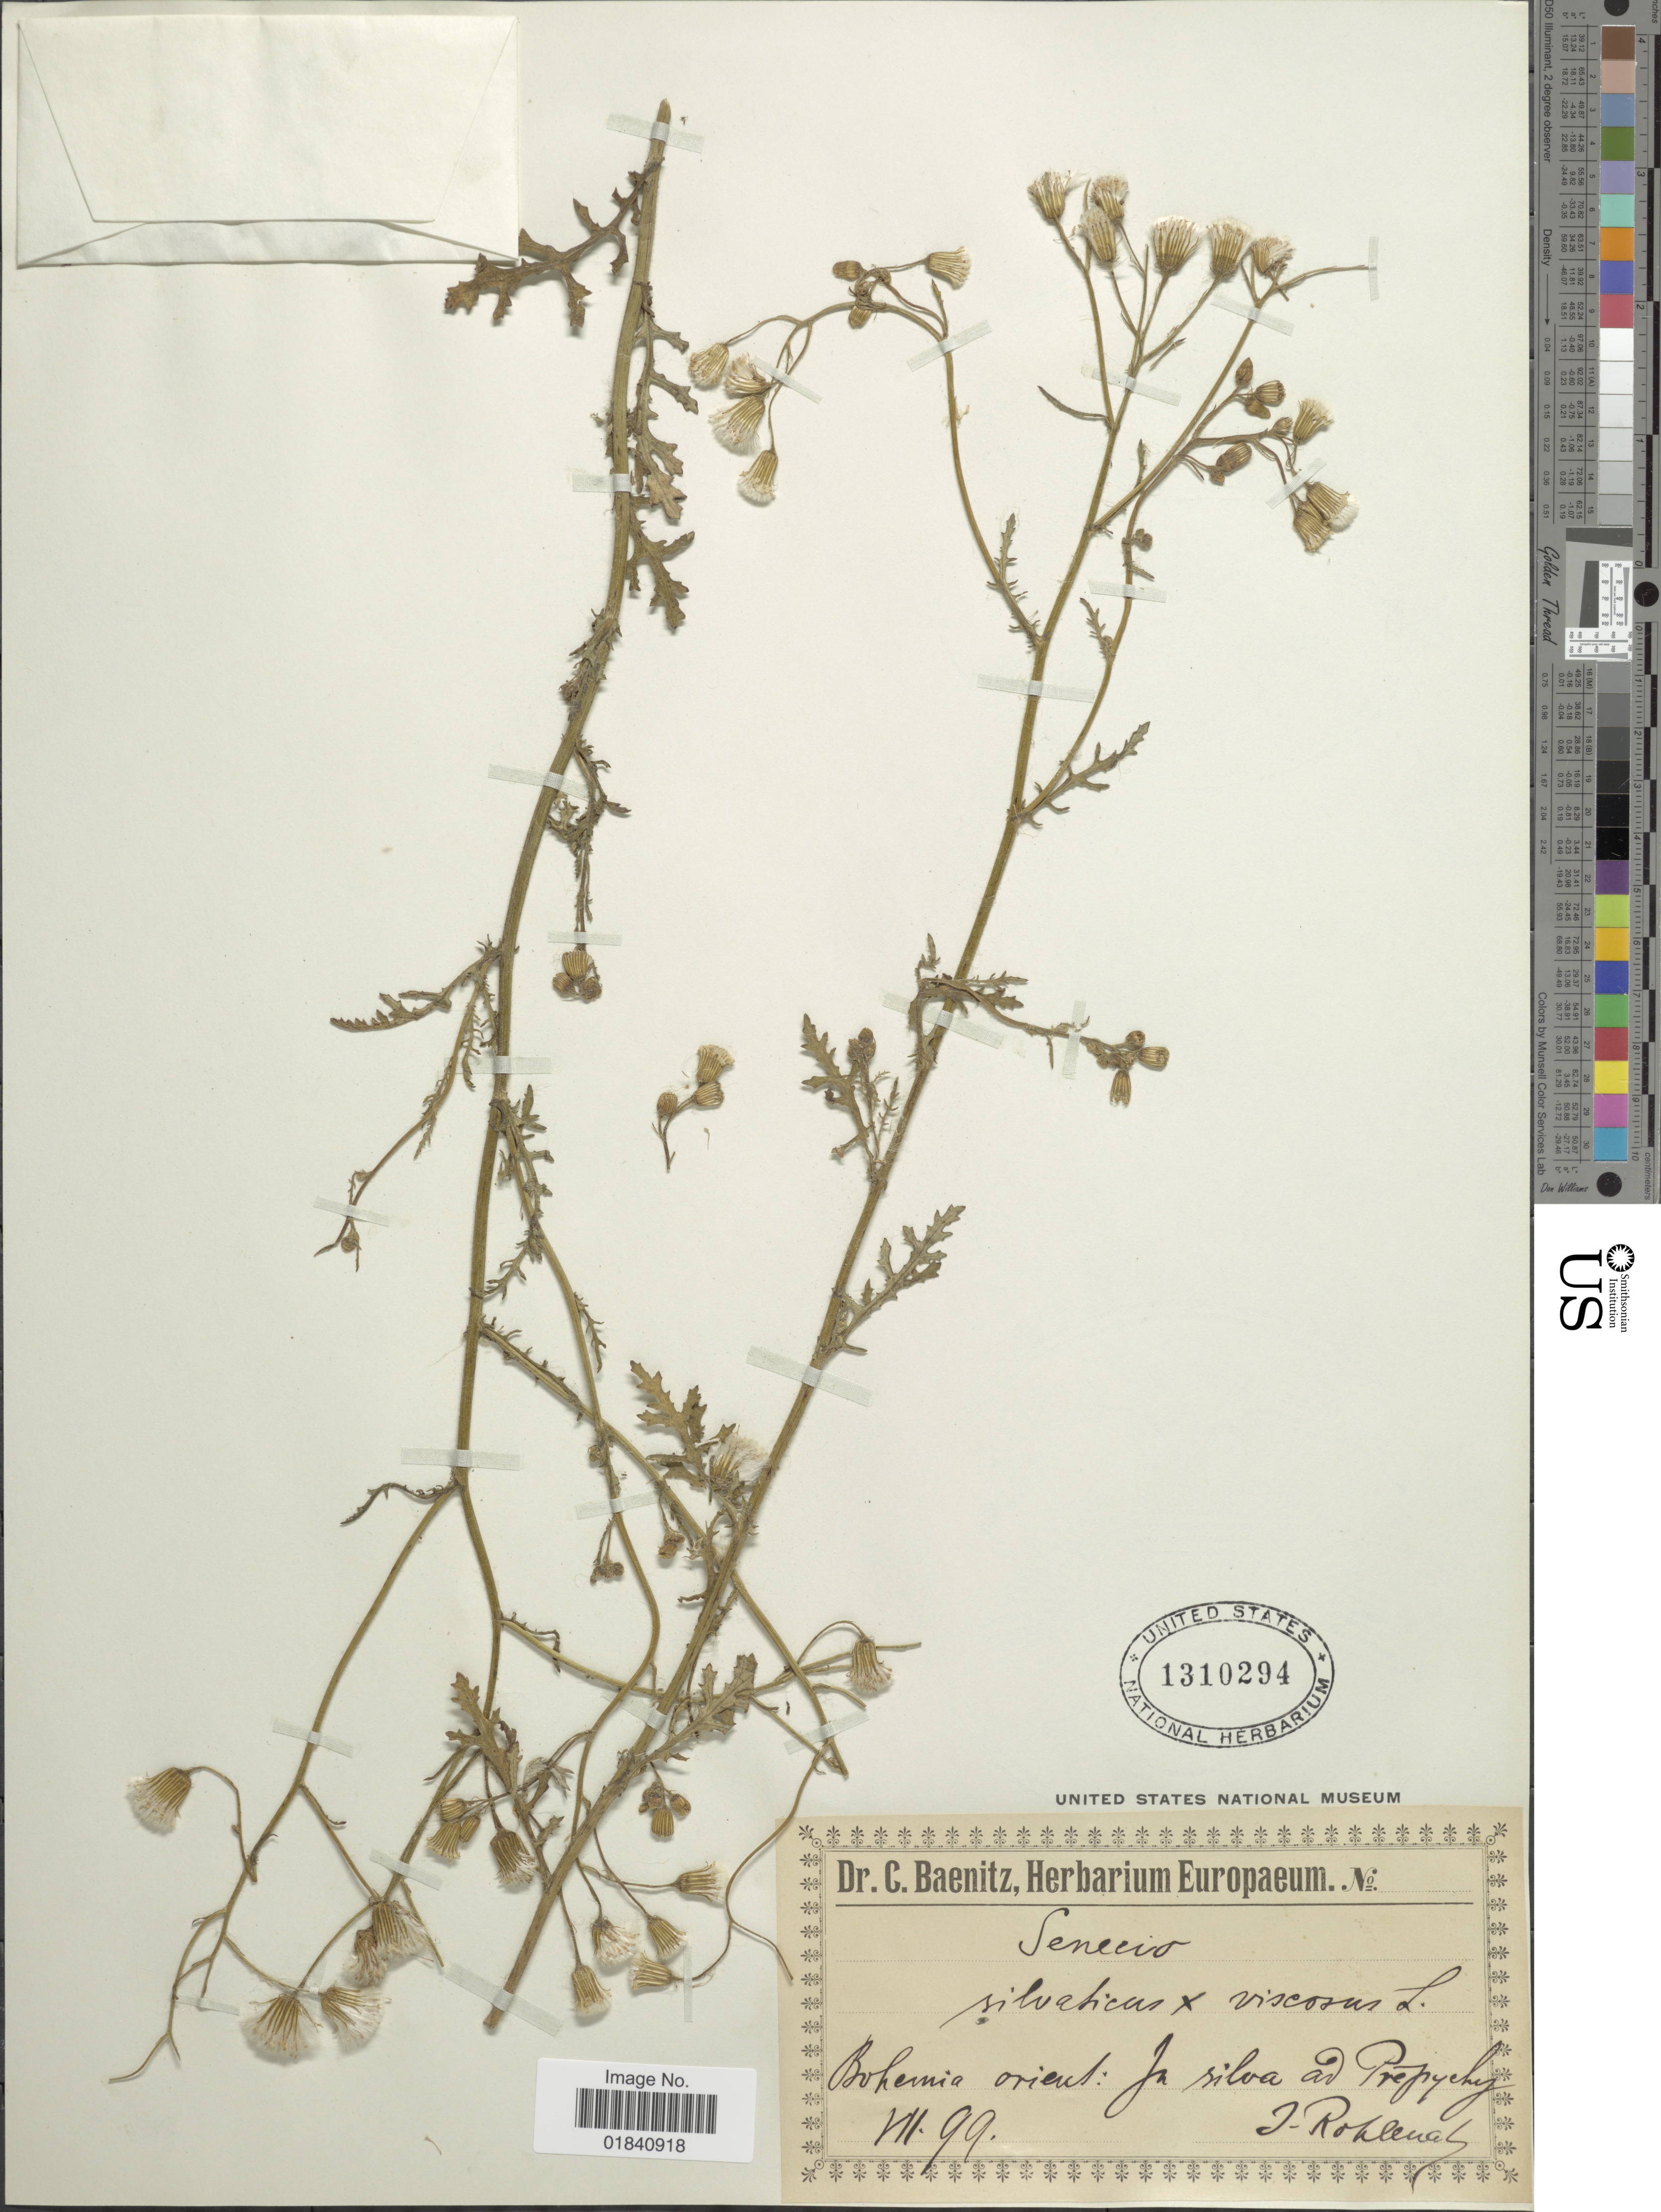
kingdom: Plantae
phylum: Tracheophyta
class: Magnoliopsida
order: Asterales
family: Asteraceae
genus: Senecio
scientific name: Senecio sylvaticus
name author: L.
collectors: J. Rohlena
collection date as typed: Transcribed d/m/y: /7/99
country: Slovakia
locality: Bohemia orient: In silva ad Prepyhuz [interpreted]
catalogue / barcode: US 1310294